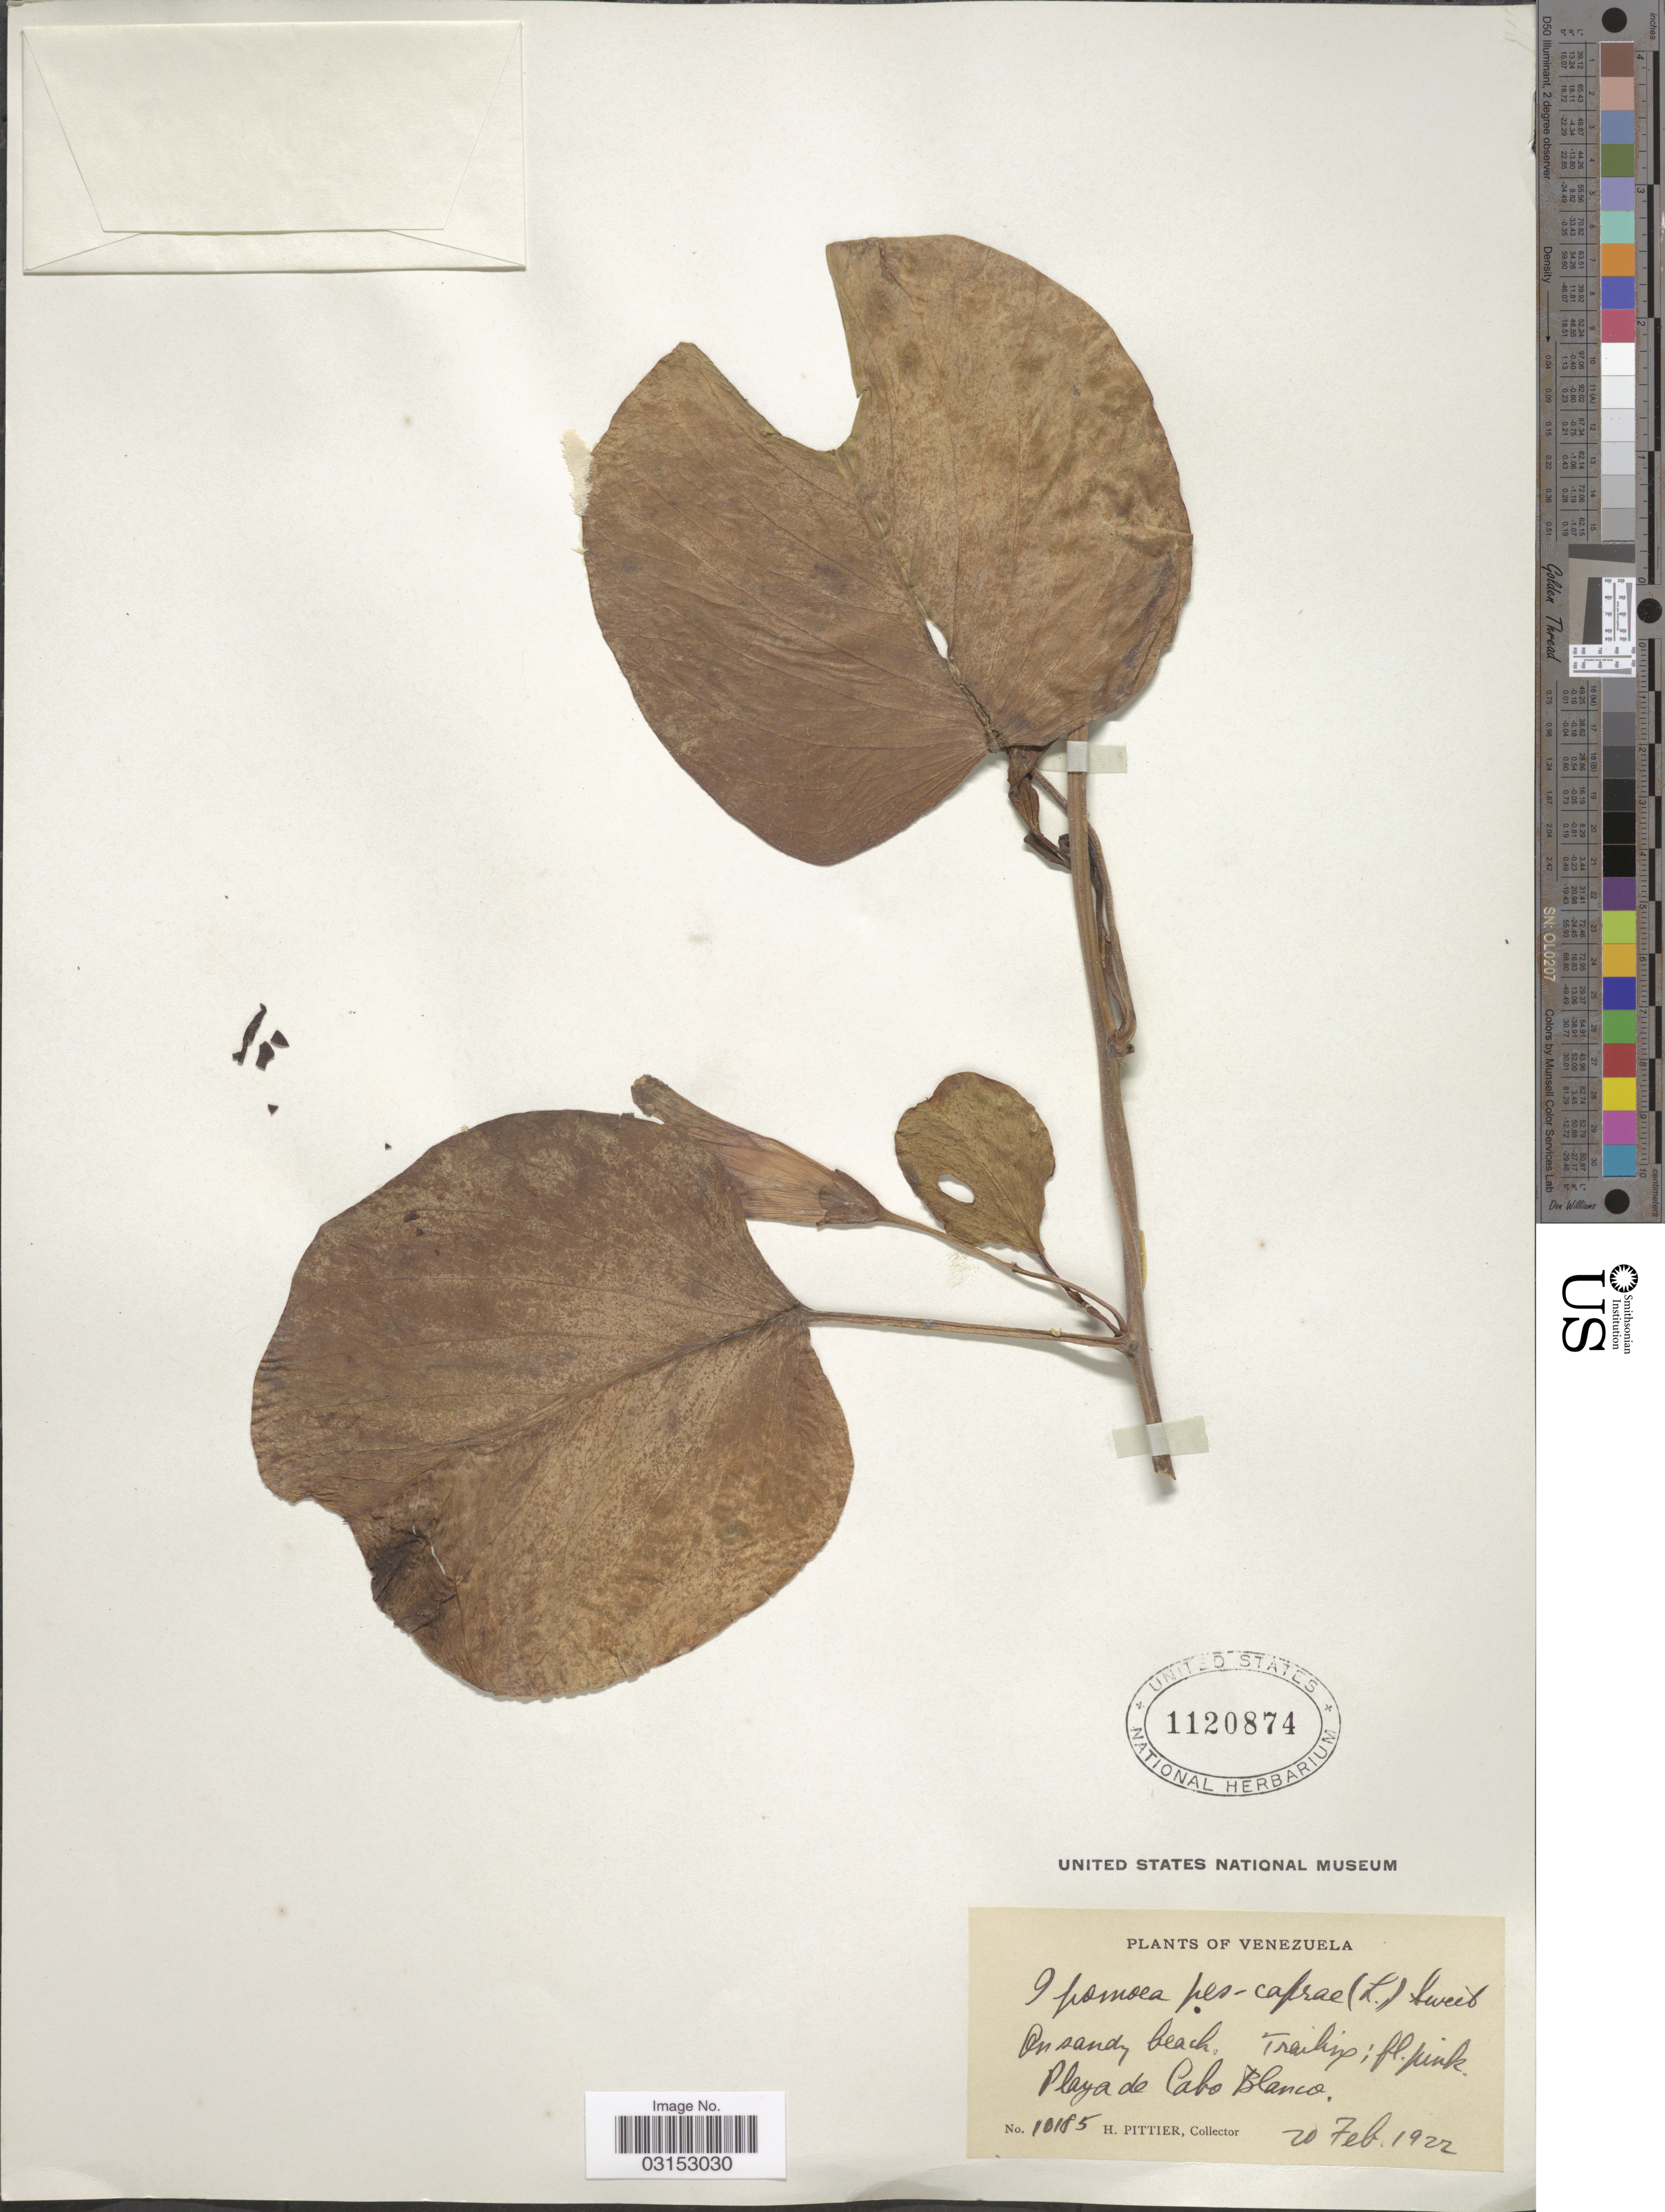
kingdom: Plantae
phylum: Tracheophyta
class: Magnoliopsida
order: Solanales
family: Convolvulaceae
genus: Ipomoea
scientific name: Ipomoea pes-caprae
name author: (L.) R. Br.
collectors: H. F. Pittier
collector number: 10185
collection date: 1922-02-20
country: Venezuela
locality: Playa de Cabo Blanco.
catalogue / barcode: US 1120874